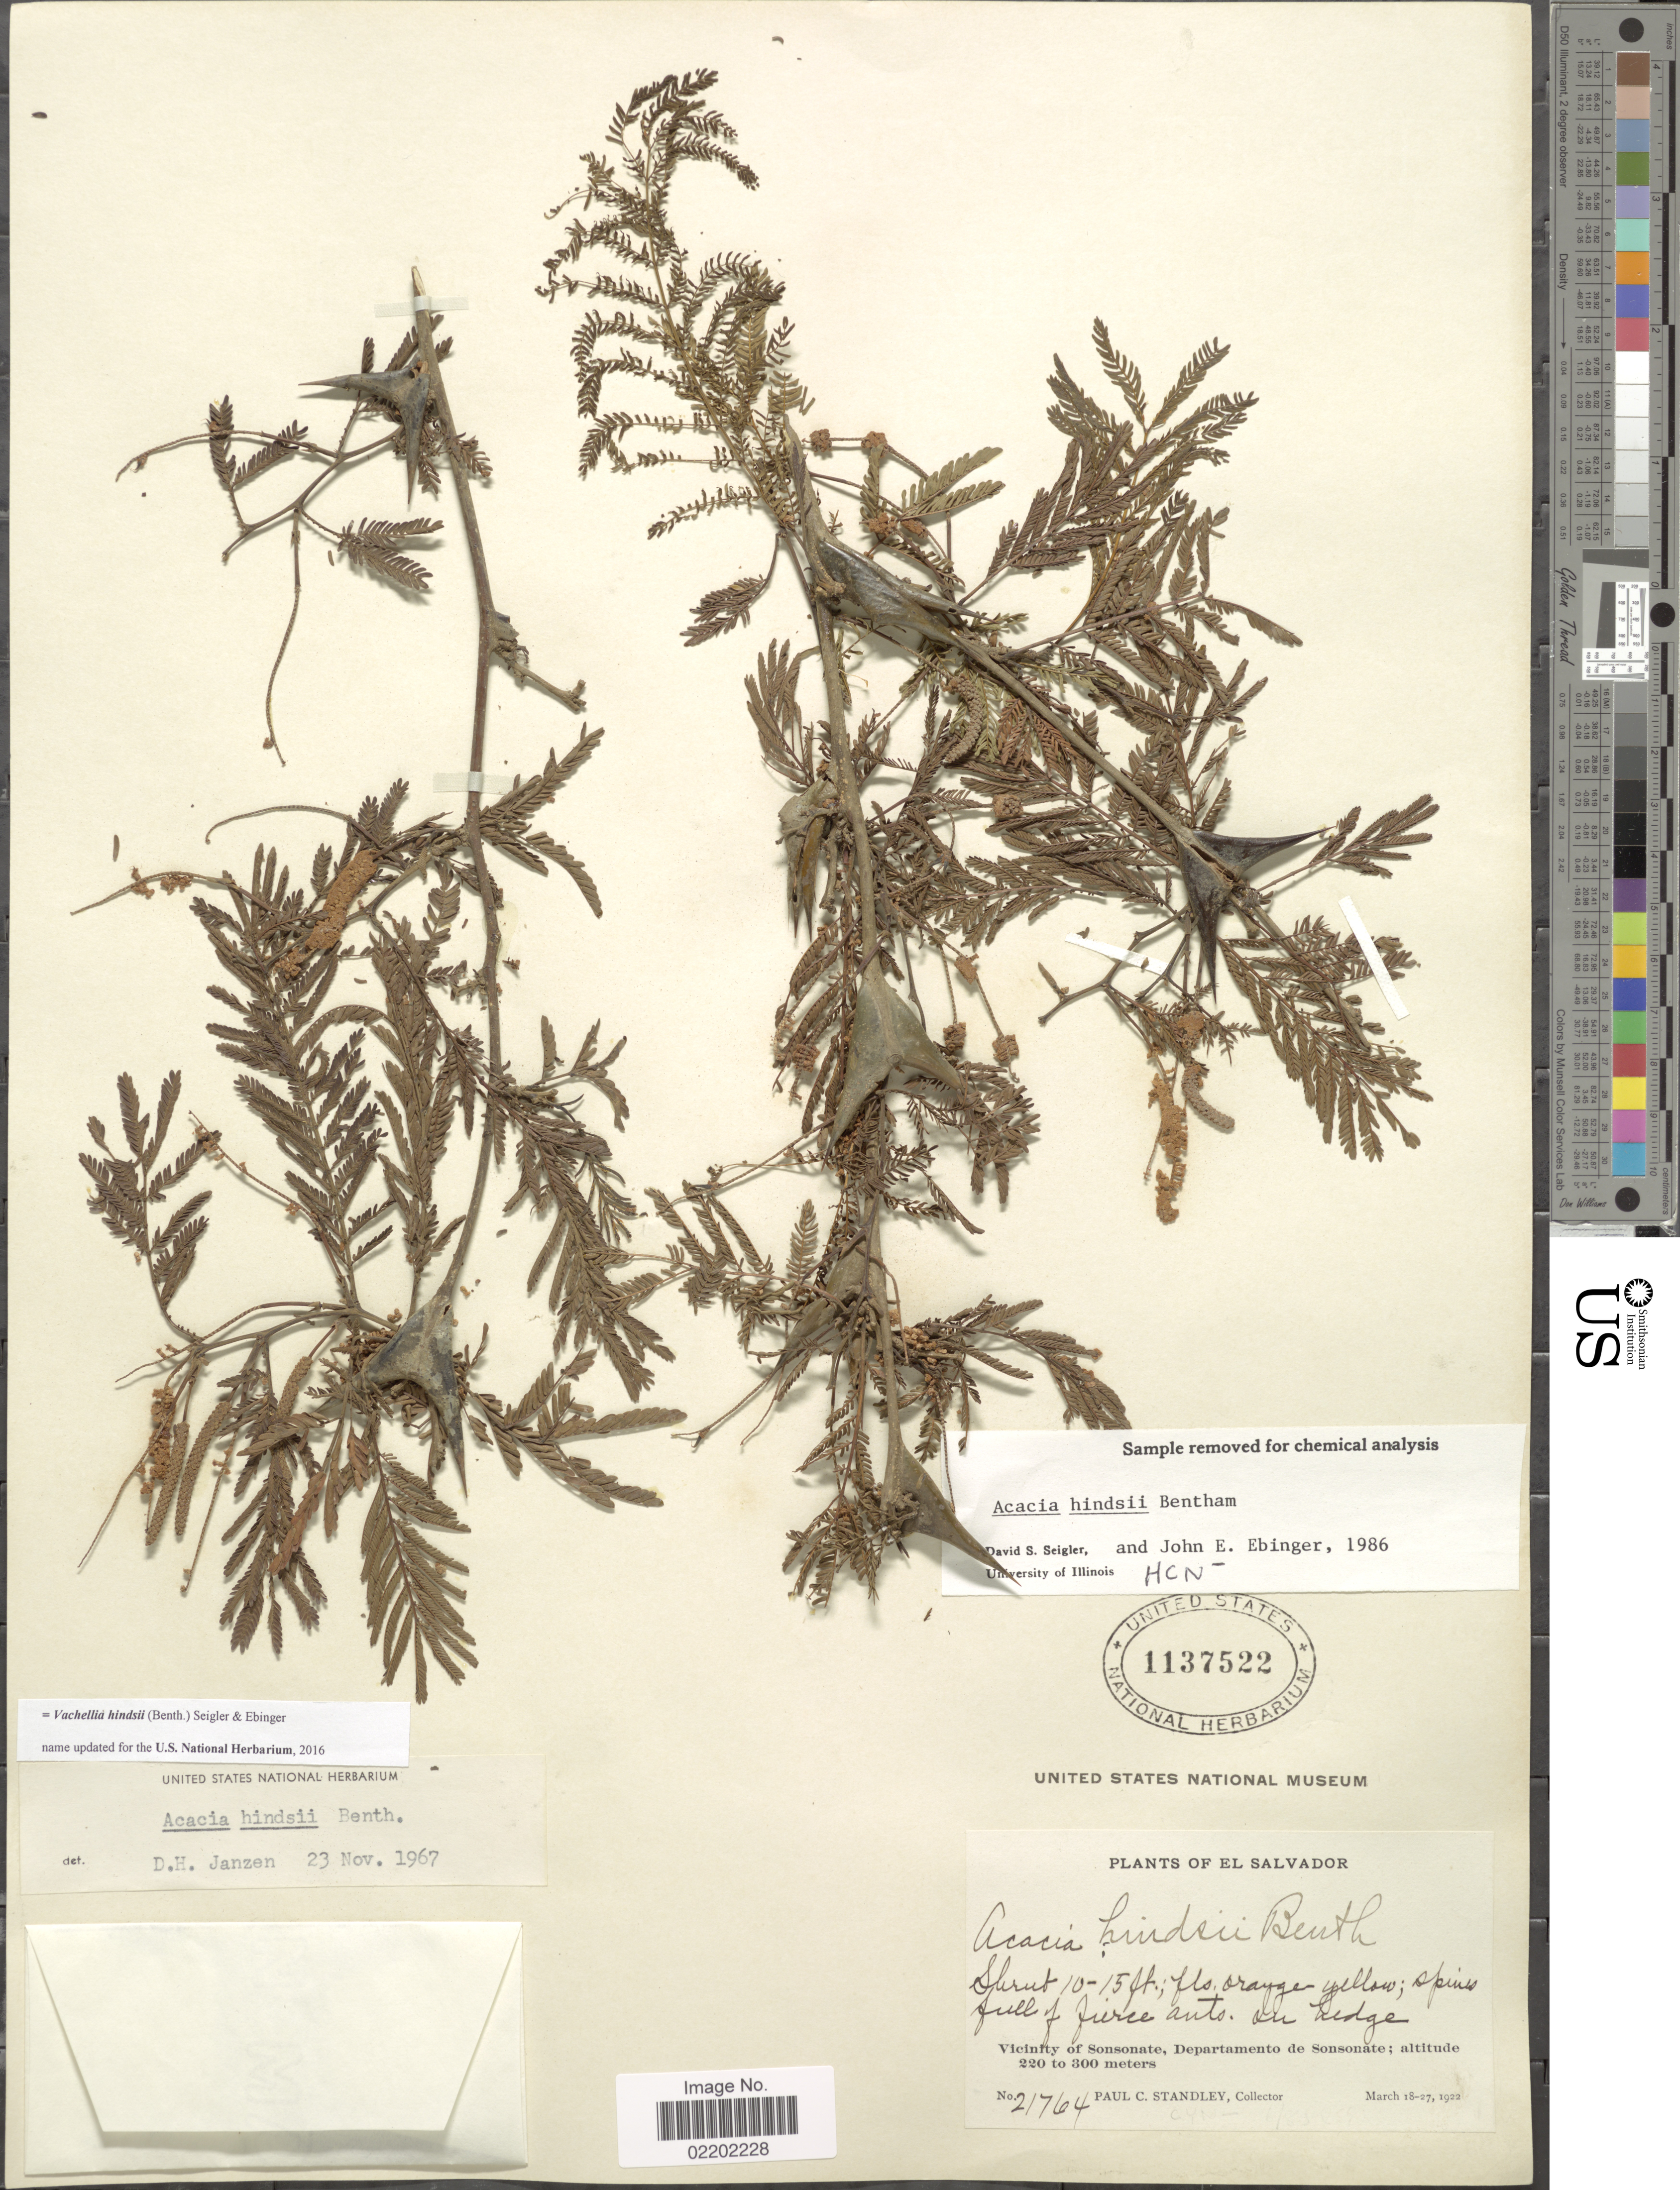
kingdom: Plantae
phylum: Tracheophyta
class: Magnoliopsida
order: Fabales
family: Fabaceae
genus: Vachellia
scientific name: Vachellia hindsii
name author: (Benth.) Seigler & Ebinger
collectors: P. C. Standley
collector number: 21764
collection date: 1922-03-18/1922-03-27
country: El Salvador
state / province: Sonsonate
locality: In hedge, Vicinity of Sonsonate, Departamento de Sonsonate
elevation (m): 220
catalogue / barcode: US 1137522